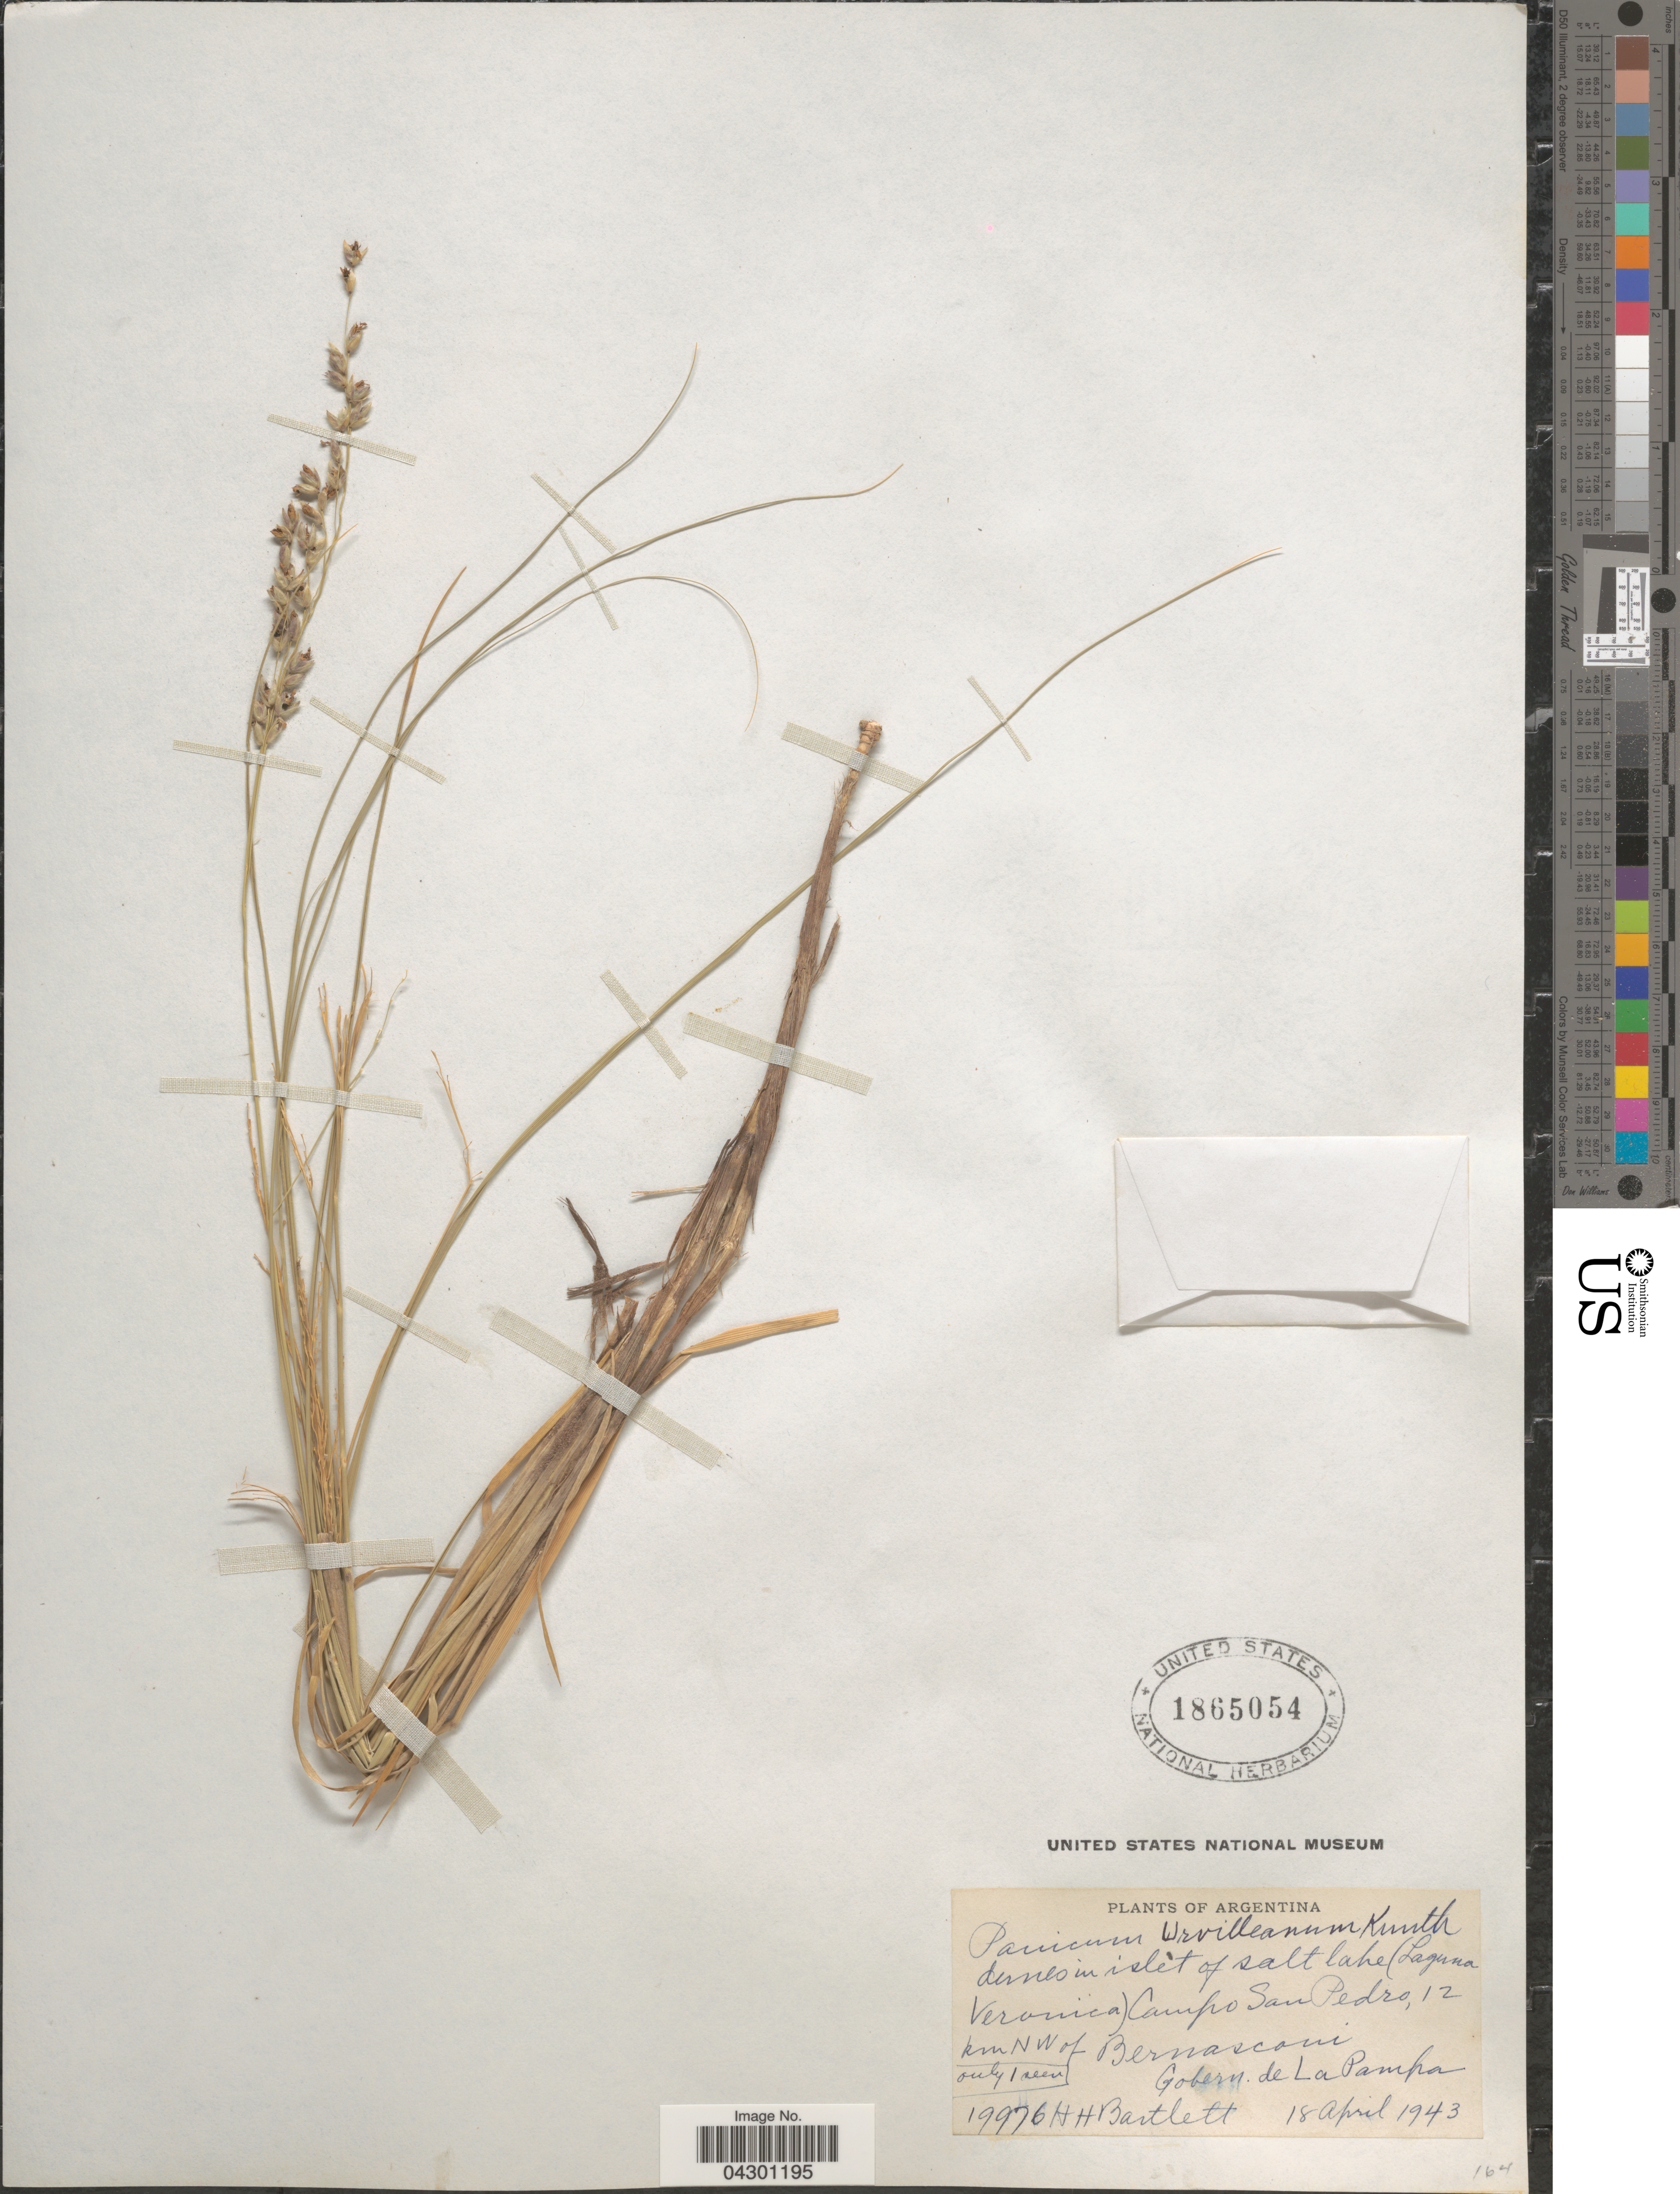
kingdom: Plantae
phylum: Tracheophyta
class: Liliopsida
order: Poales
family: Poaceae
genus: Panicum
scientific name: Panicum urvilleanum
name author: Kunth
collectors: H. H. Bartlett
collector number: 19976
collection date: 1943-04-18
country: Argentina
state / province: La Pampa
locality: Dunes in islet of salt lake (Laguna Veronica) Campo San Pedro, 12 km NW of Bernasconi. Gobern. de La Pampa.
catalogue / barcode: US 1865054